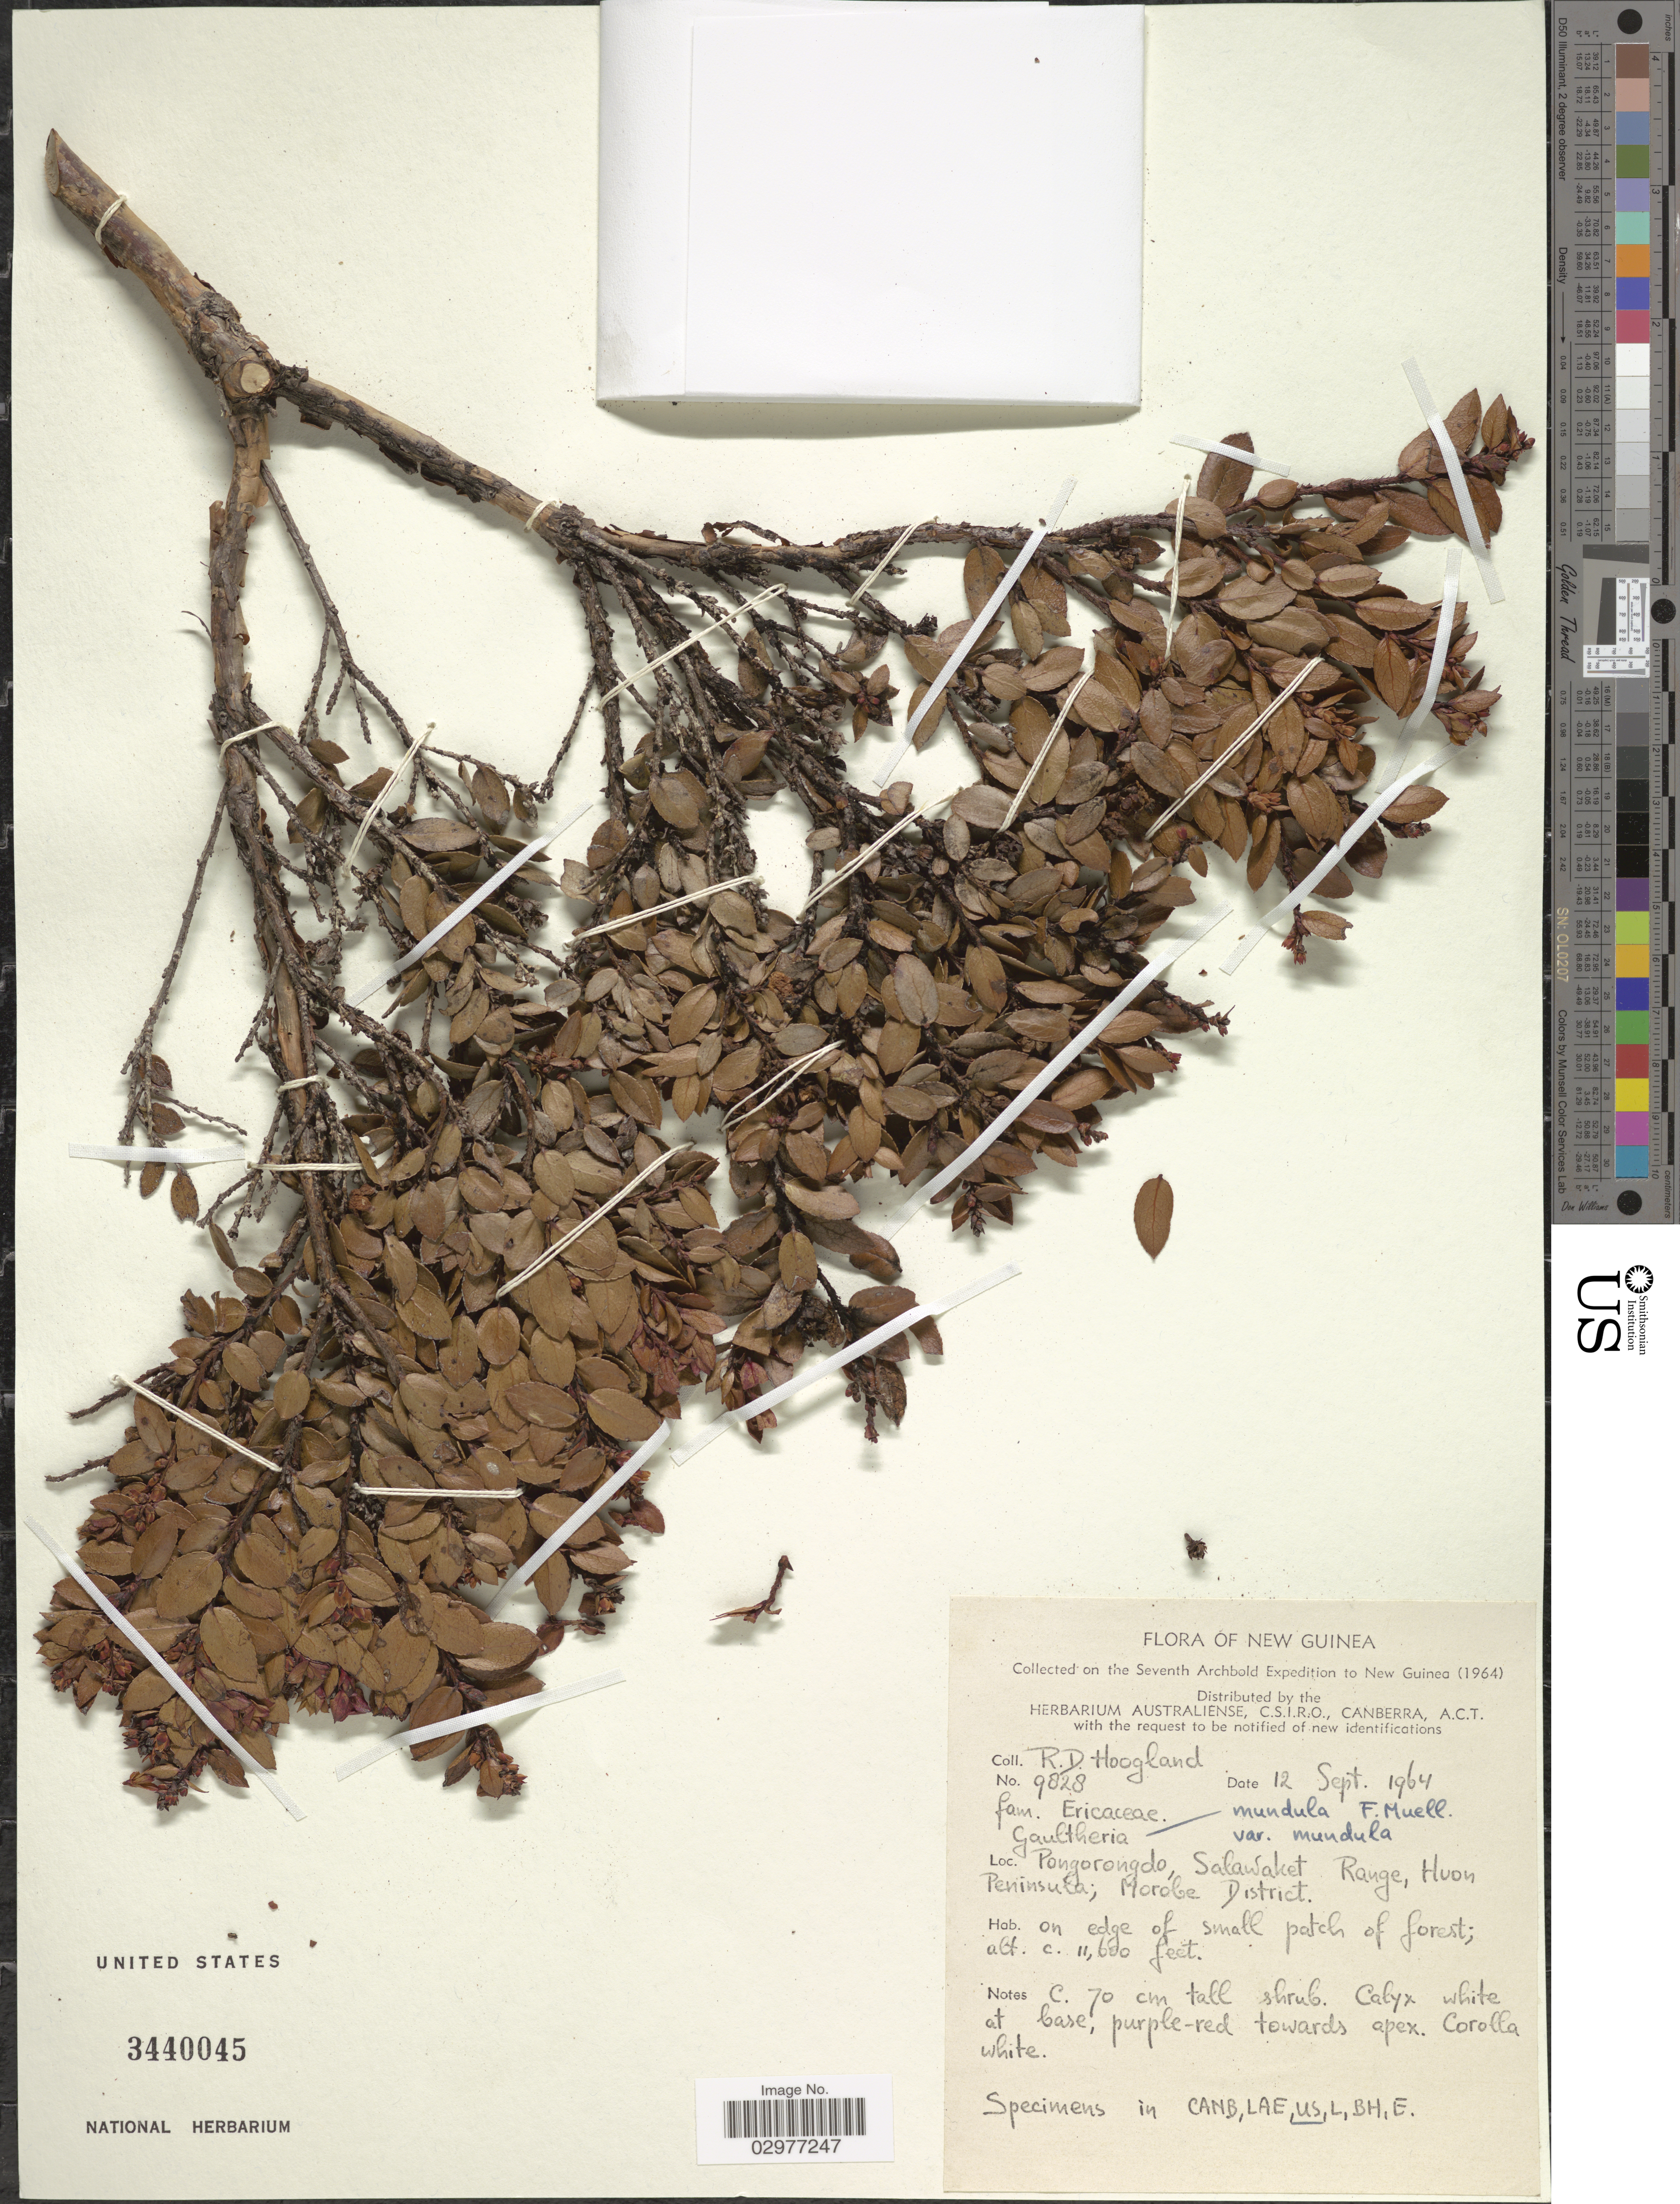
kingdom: Plantae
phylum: Tracheophyta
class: Magnoliopsida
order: Ericales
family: Ericaceae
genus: Gaultheria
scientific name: Gaultheria mundula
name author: F. Muell.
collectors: R. D. Hoogland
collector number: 9828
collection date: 1964-09-12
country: Papua New Guinea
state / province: Morobe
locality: New Guinea, Pongorongdo, Salawaket Range, Huon Peninsula; Morobe District.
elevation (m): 3536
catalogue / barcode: US 3440045